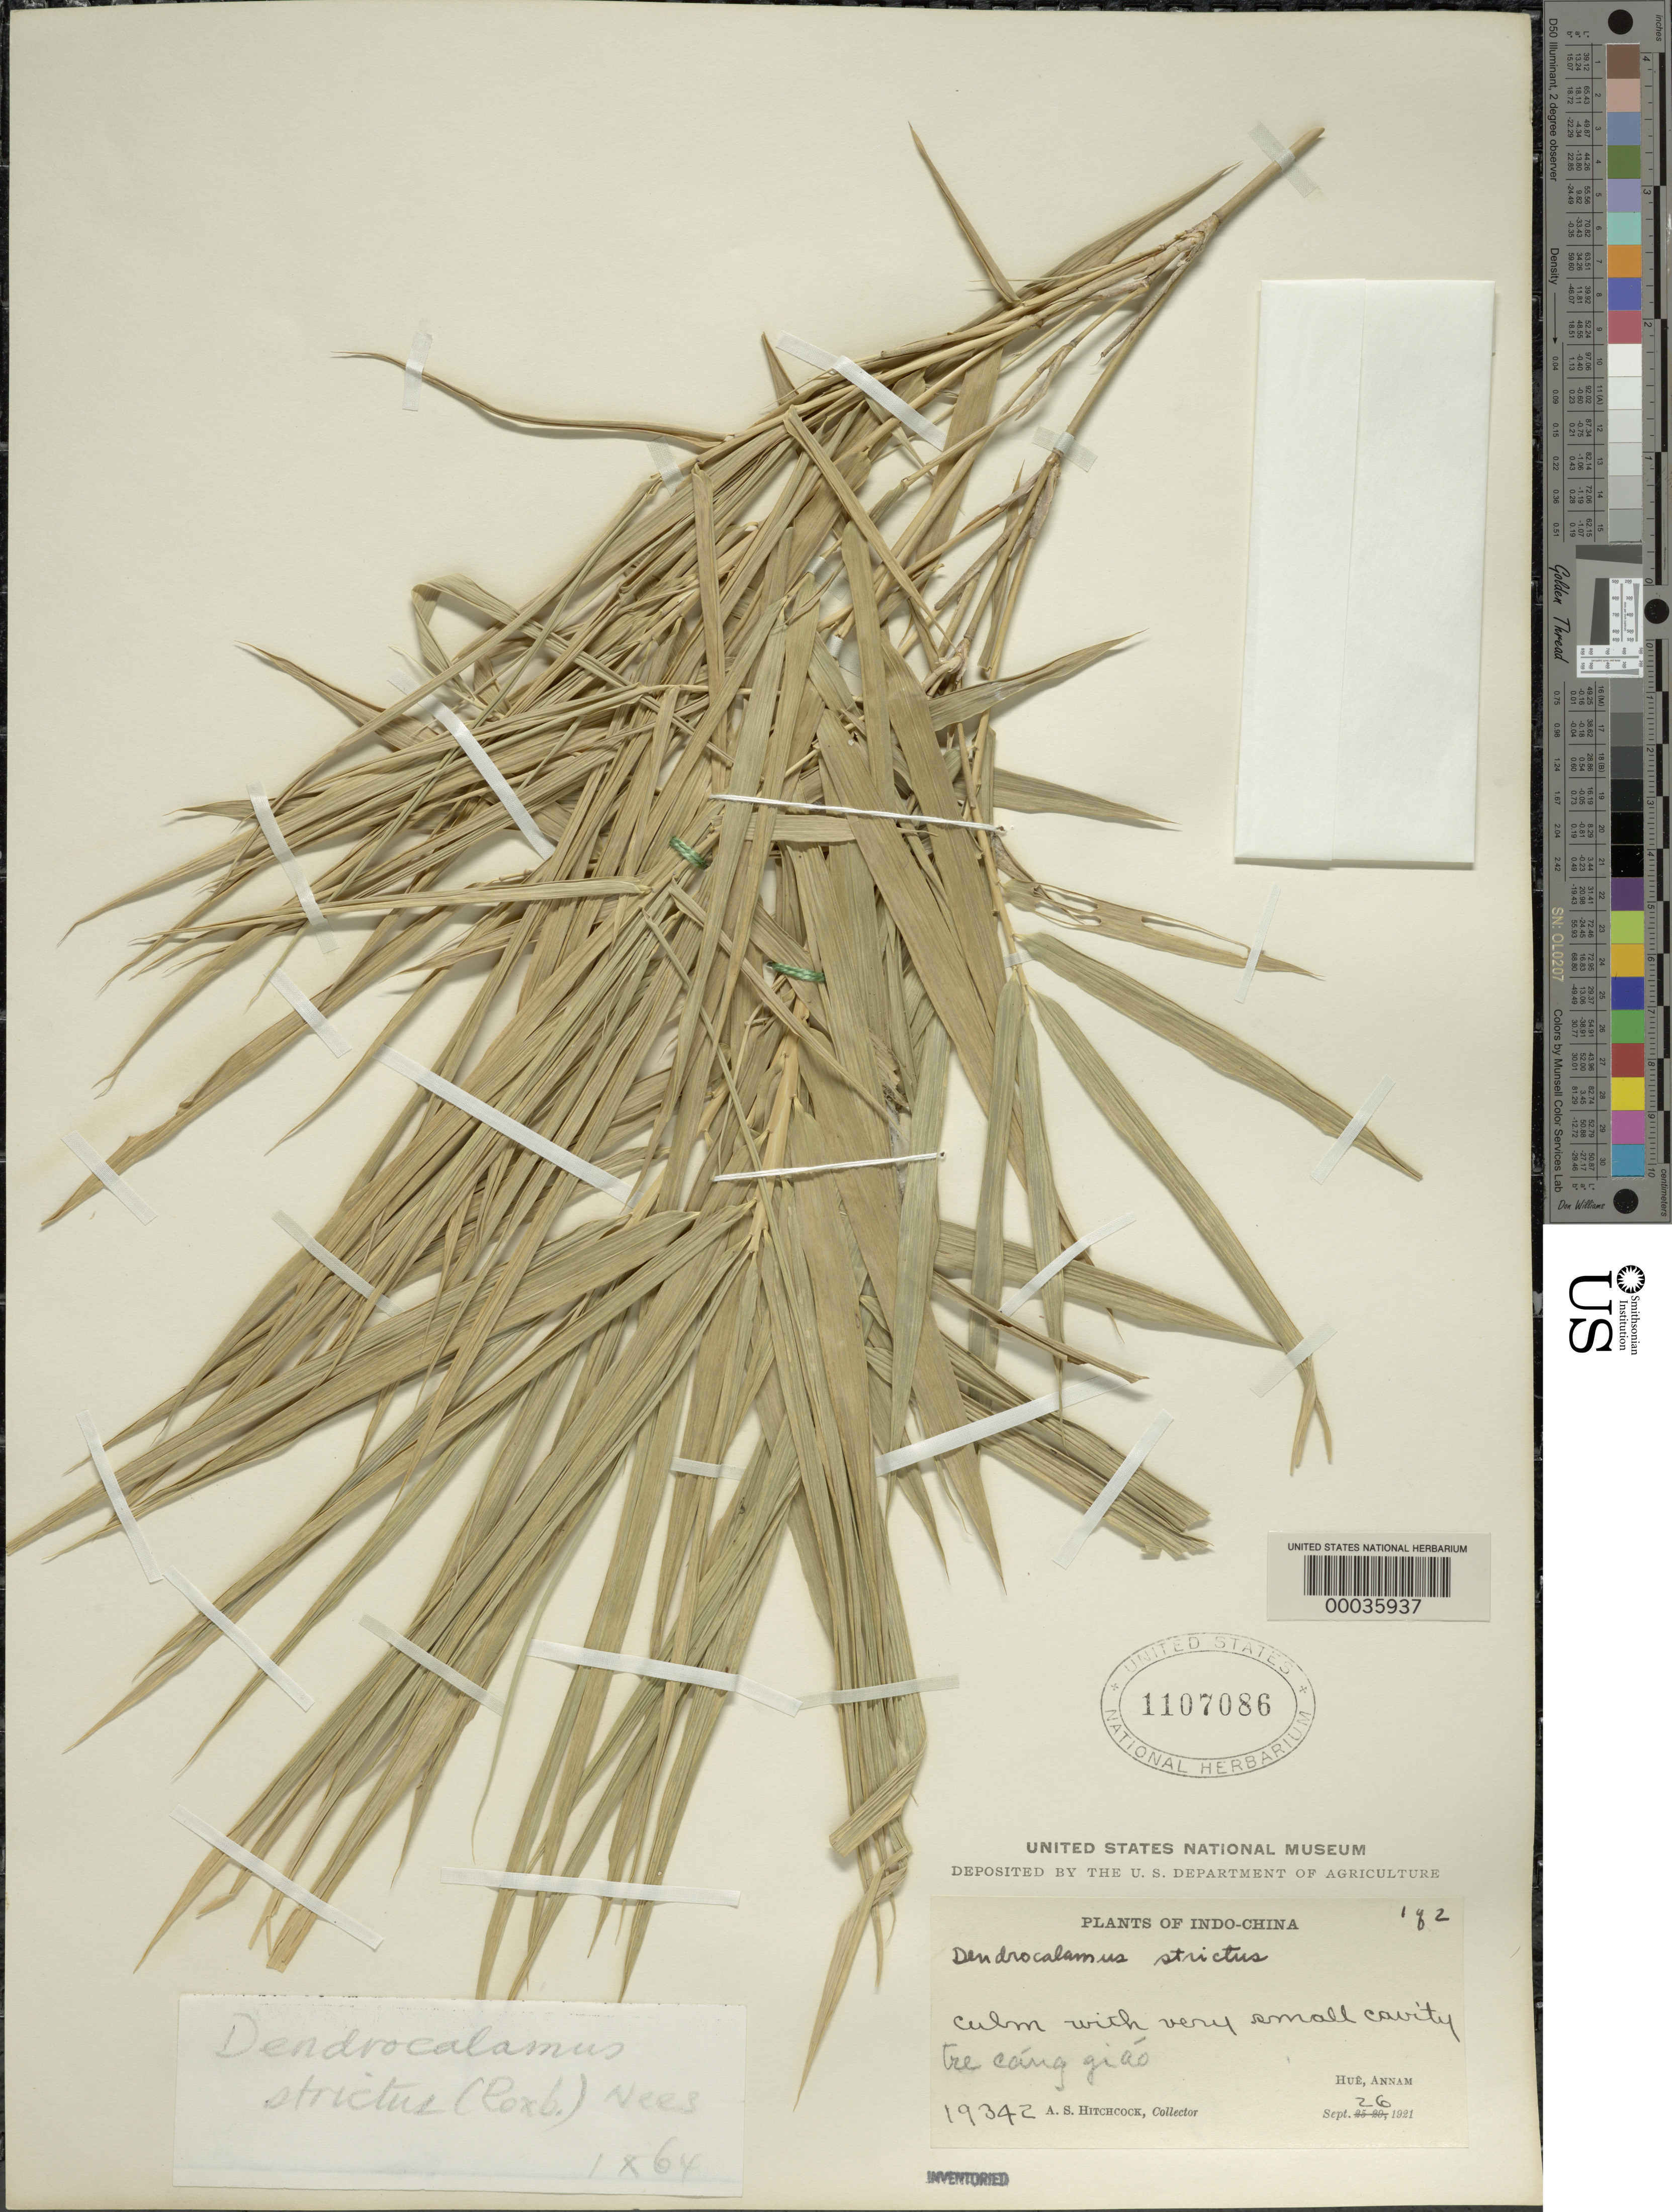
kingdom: Plantae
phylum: Tracheophyta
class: Liliopsida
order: Poales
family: Poaceae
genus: Dendrocalamus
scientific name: Dendrocalamus strictus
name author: (Roxb.) Nees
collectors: A. S. Hitchcock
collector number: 19342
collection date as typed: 26 Sep 1921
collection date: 1921-09-26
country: Vietnam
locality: Hue, annam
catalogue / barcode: US 1107086